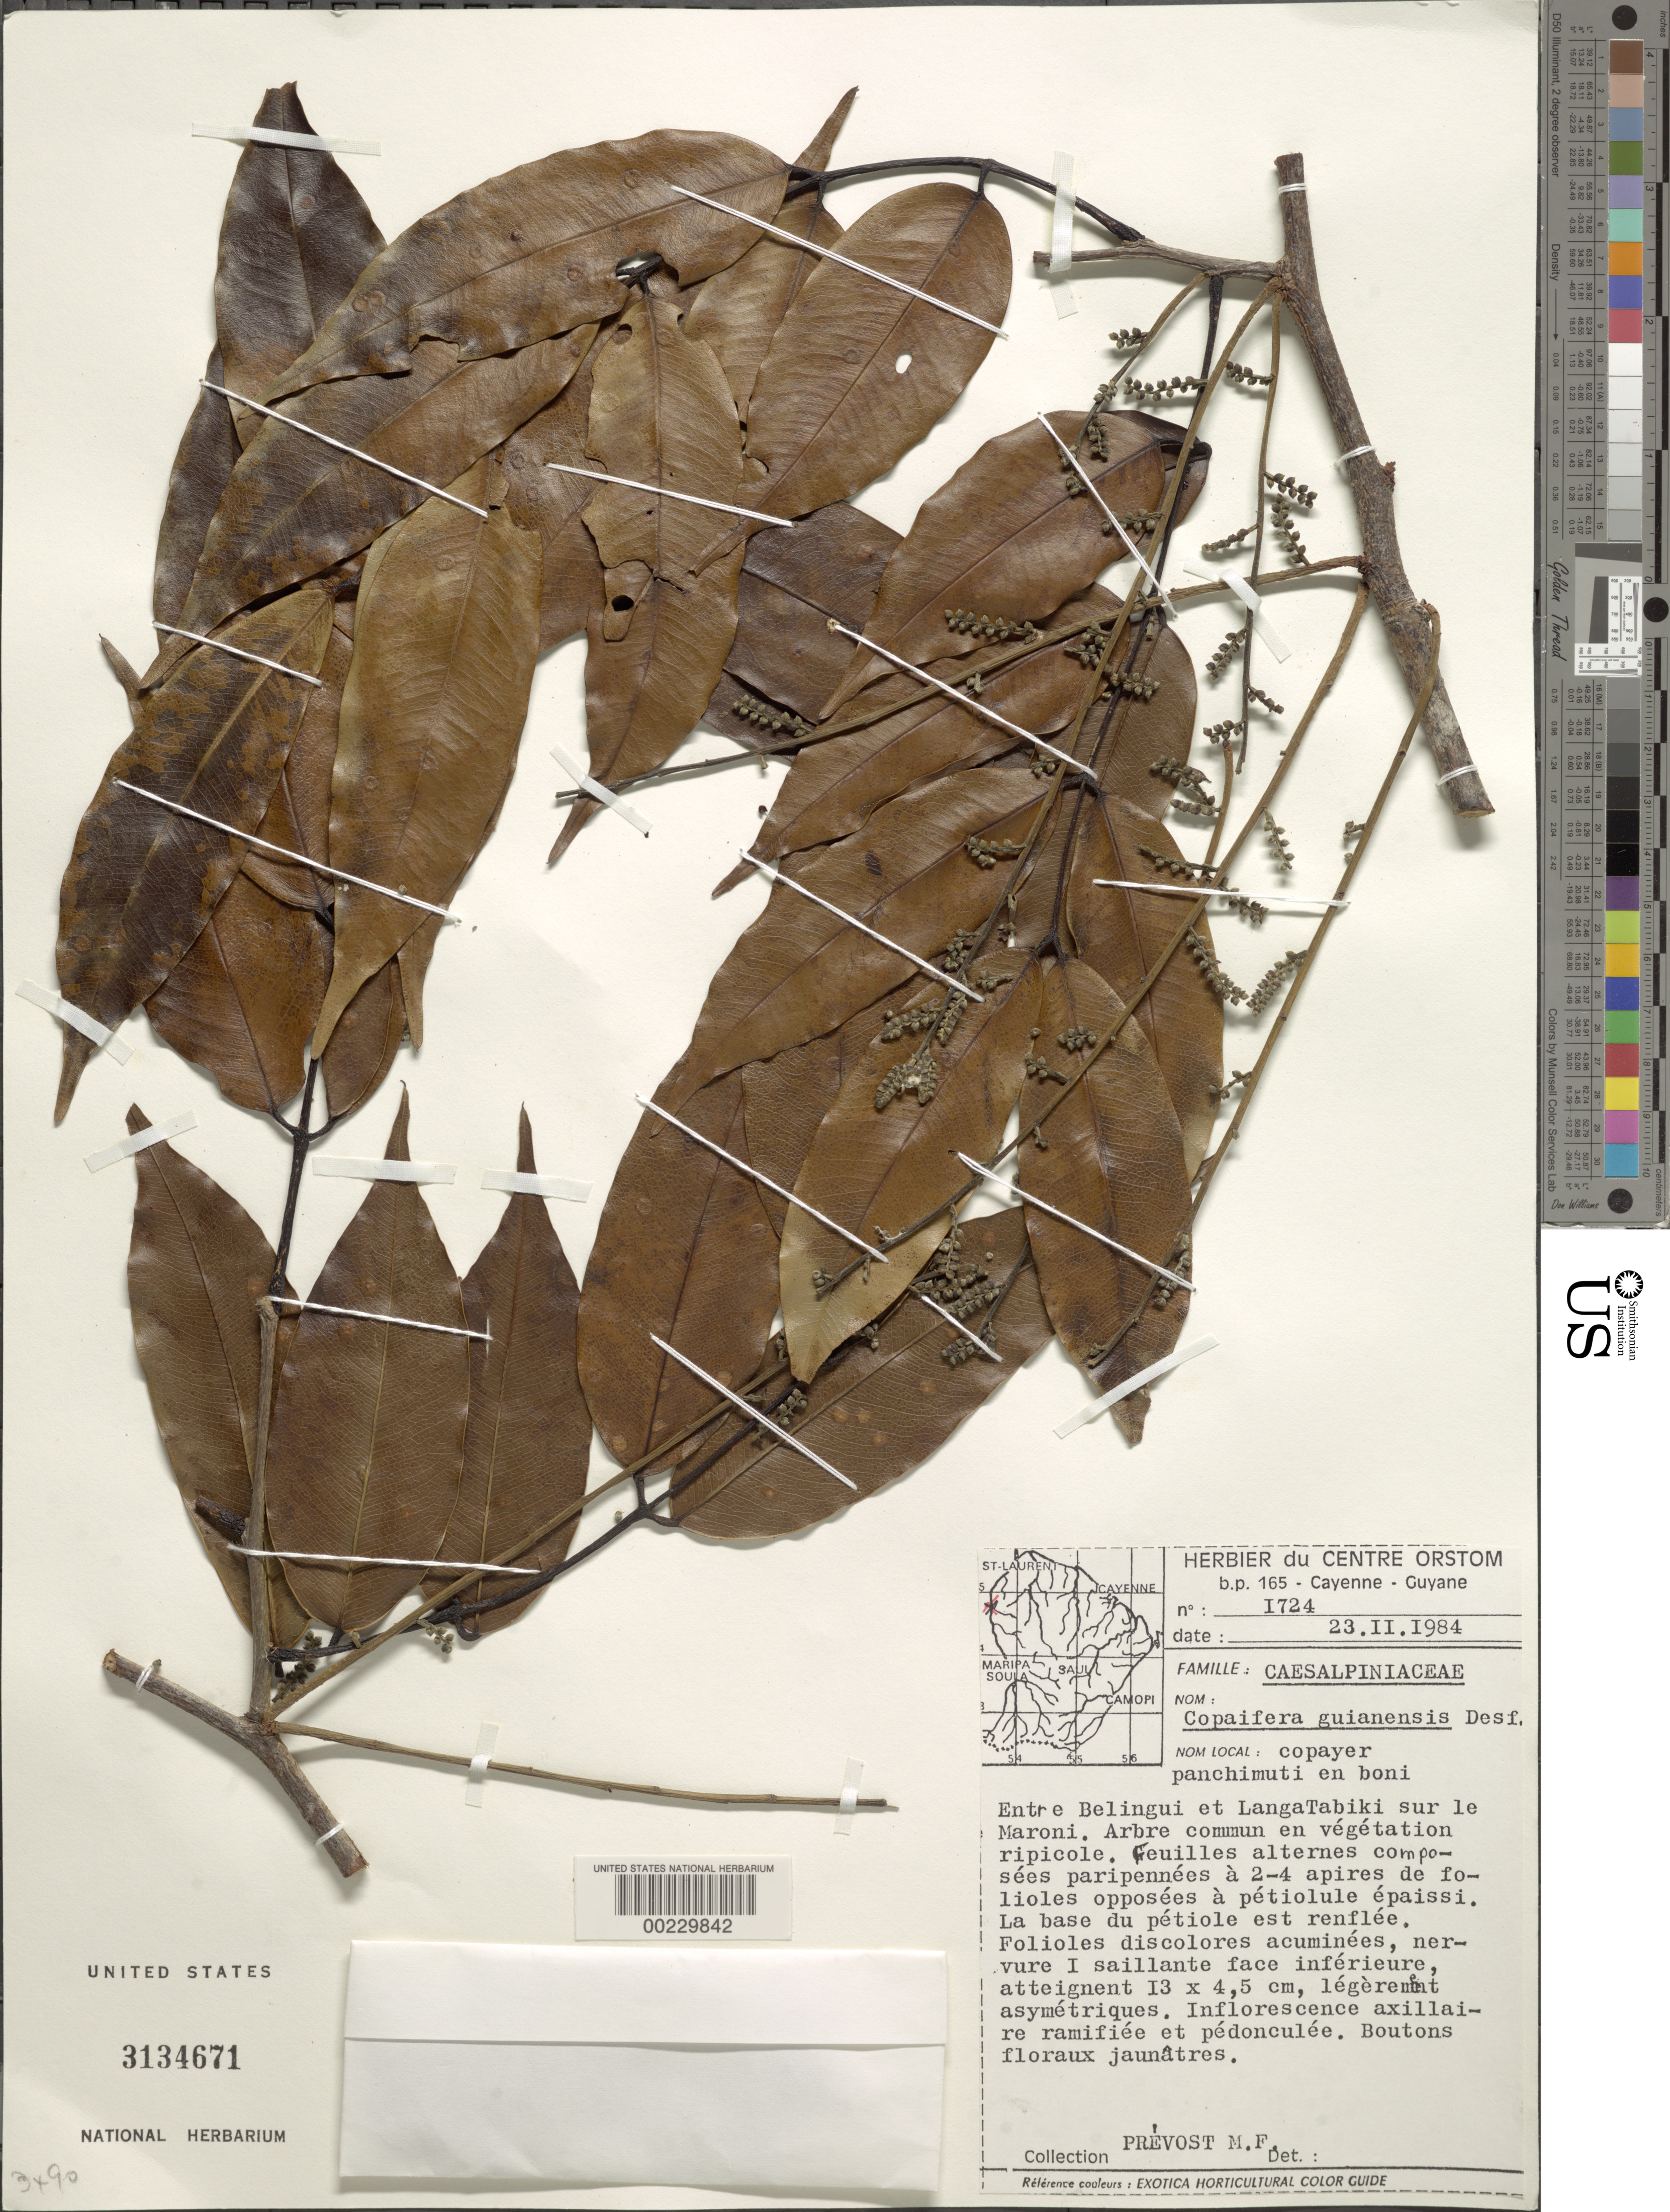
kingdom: Plantae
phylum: Tracheophyta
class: Magnoliopsida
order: Fabales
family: Fabaceae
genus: Copaifera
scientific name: Copaifera guyanensis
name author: Desf.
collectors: M.-F. Prévost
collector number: I724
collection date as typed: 23 Feb 1984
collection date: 1984-02-23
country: French Guiana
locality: Between belingui and langatabiki s of maroni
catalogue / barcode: US 3134671